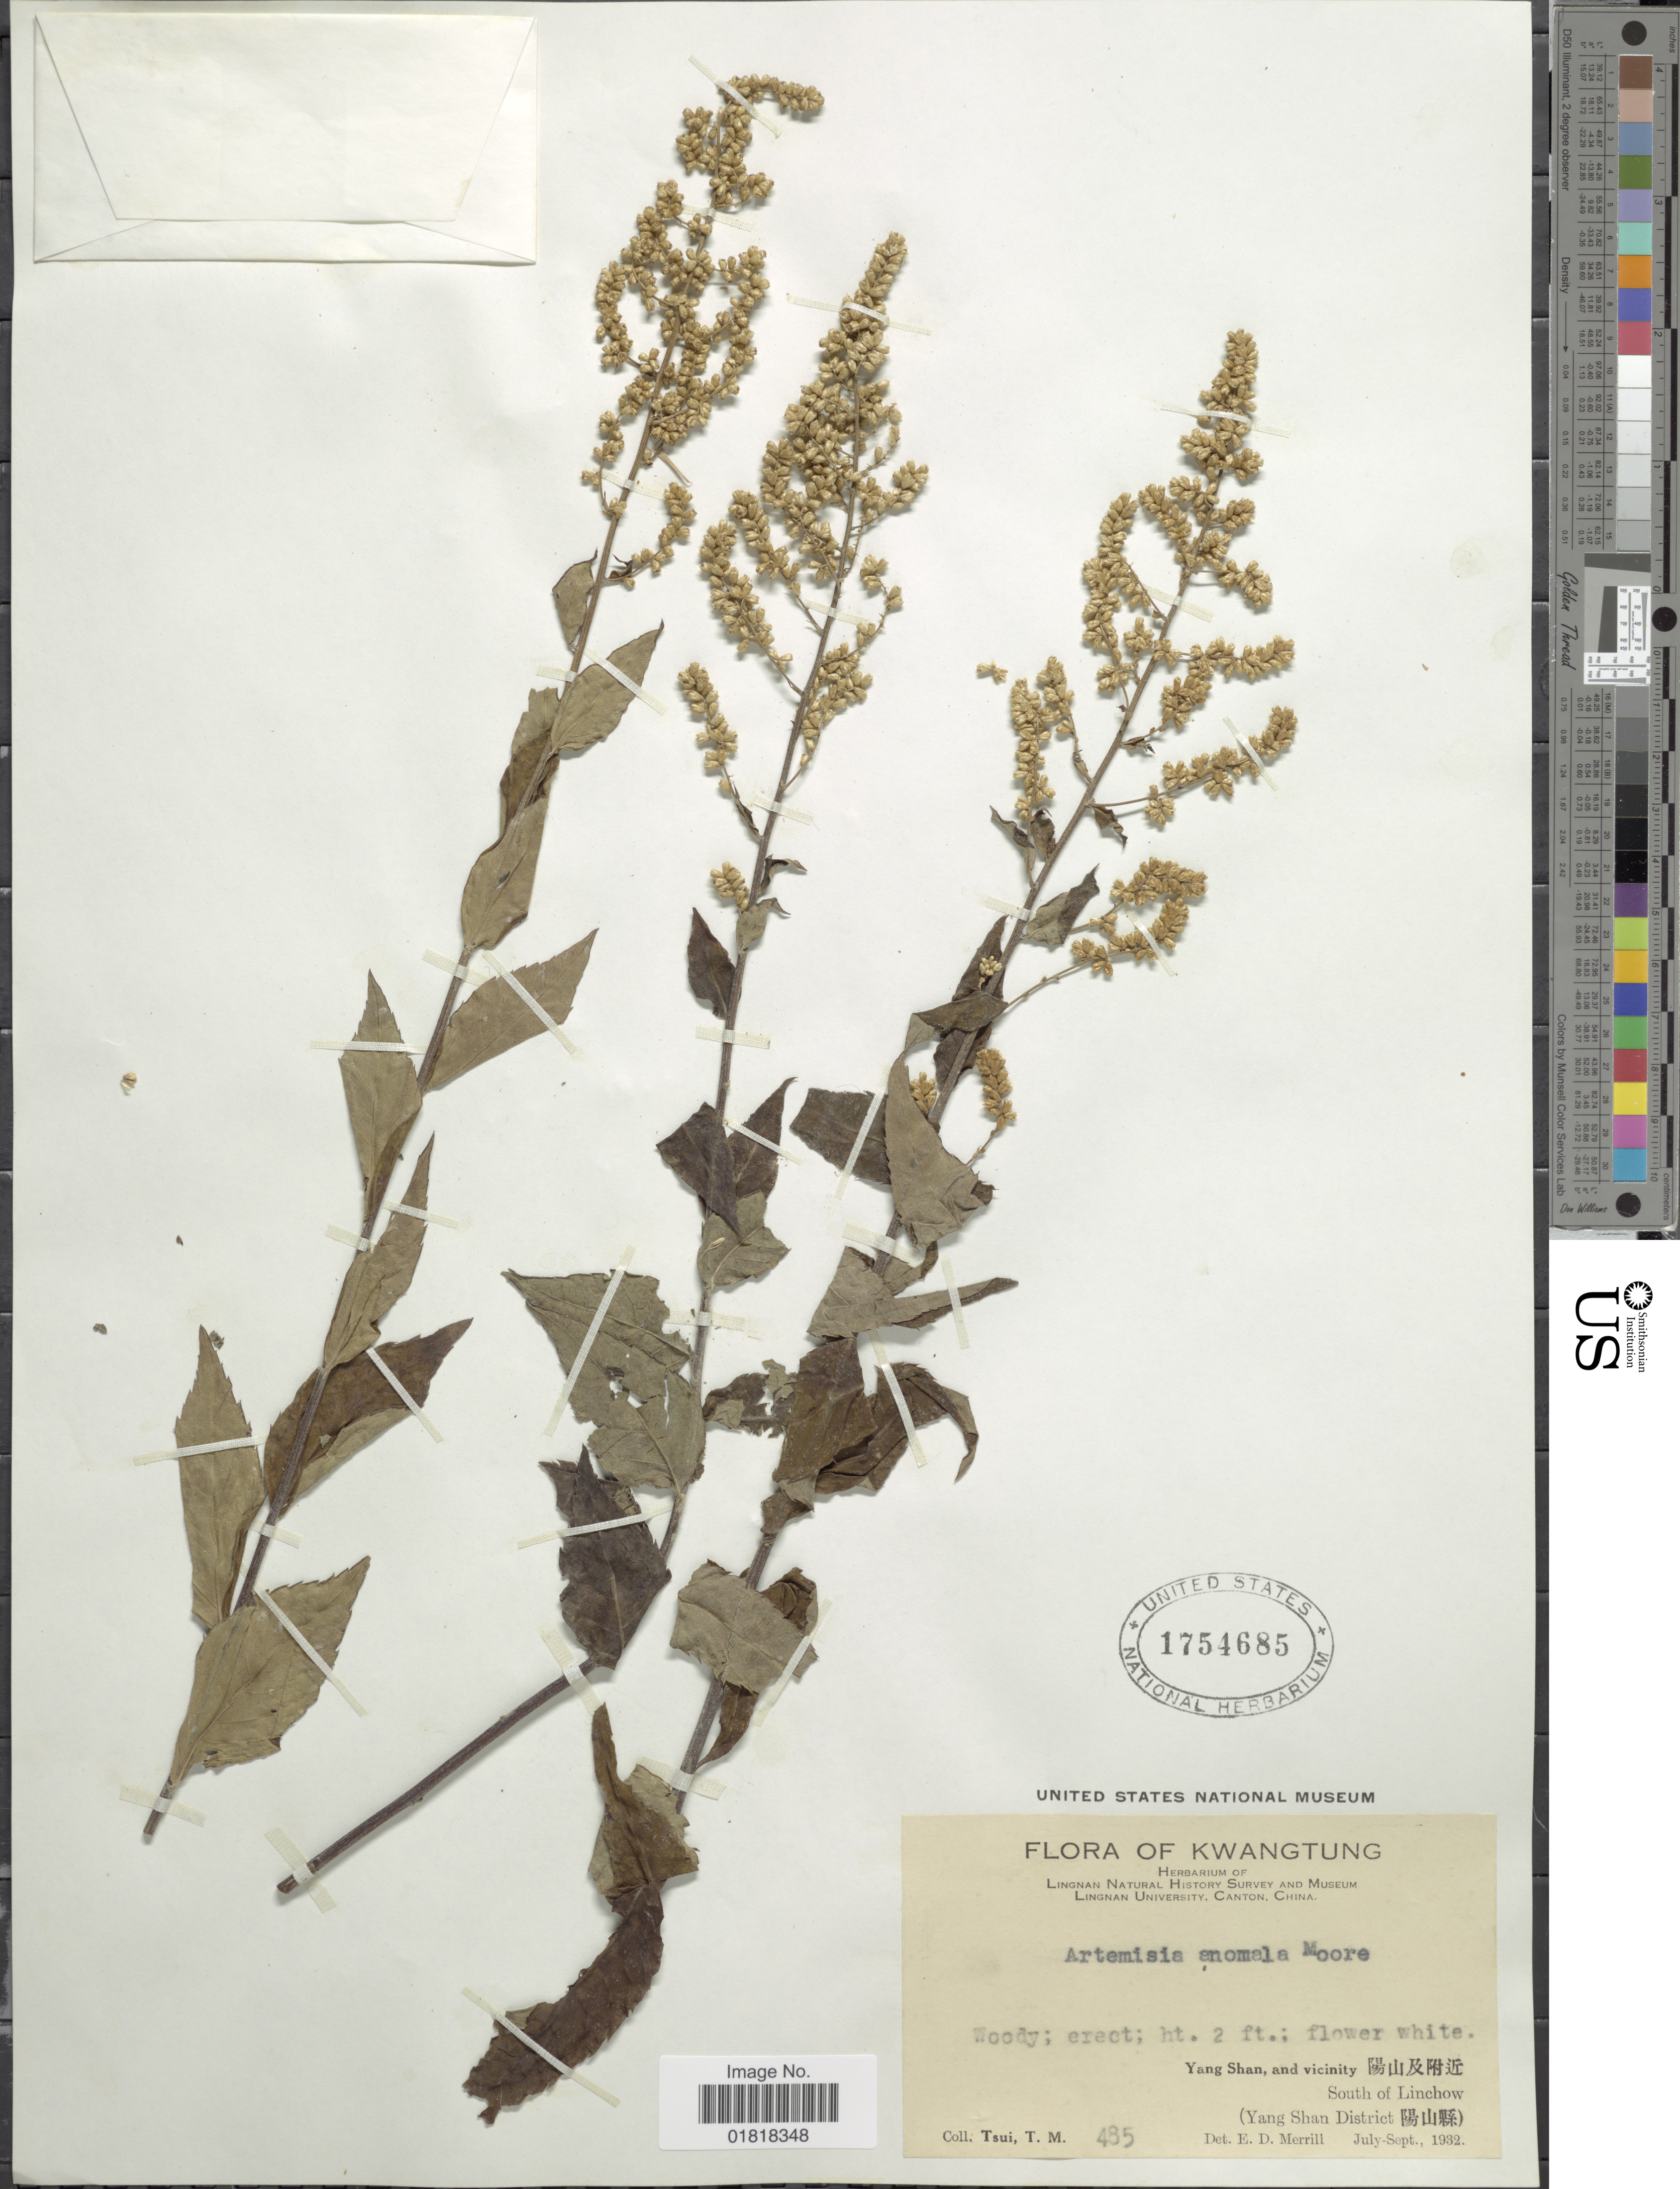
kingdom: Plantae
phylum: Tracheophyta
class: Magnoliopsida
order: Asterales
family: Asteraceae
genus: Artemisia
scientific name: Artemisia anomala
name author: S. Moore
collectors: T. Tsui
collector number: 485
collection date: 1932-07/1932-09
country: China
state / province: Guangdong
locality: Yang Shan, and vicinity South of Linchow (Yang Shan District)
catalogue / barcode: US 1754685